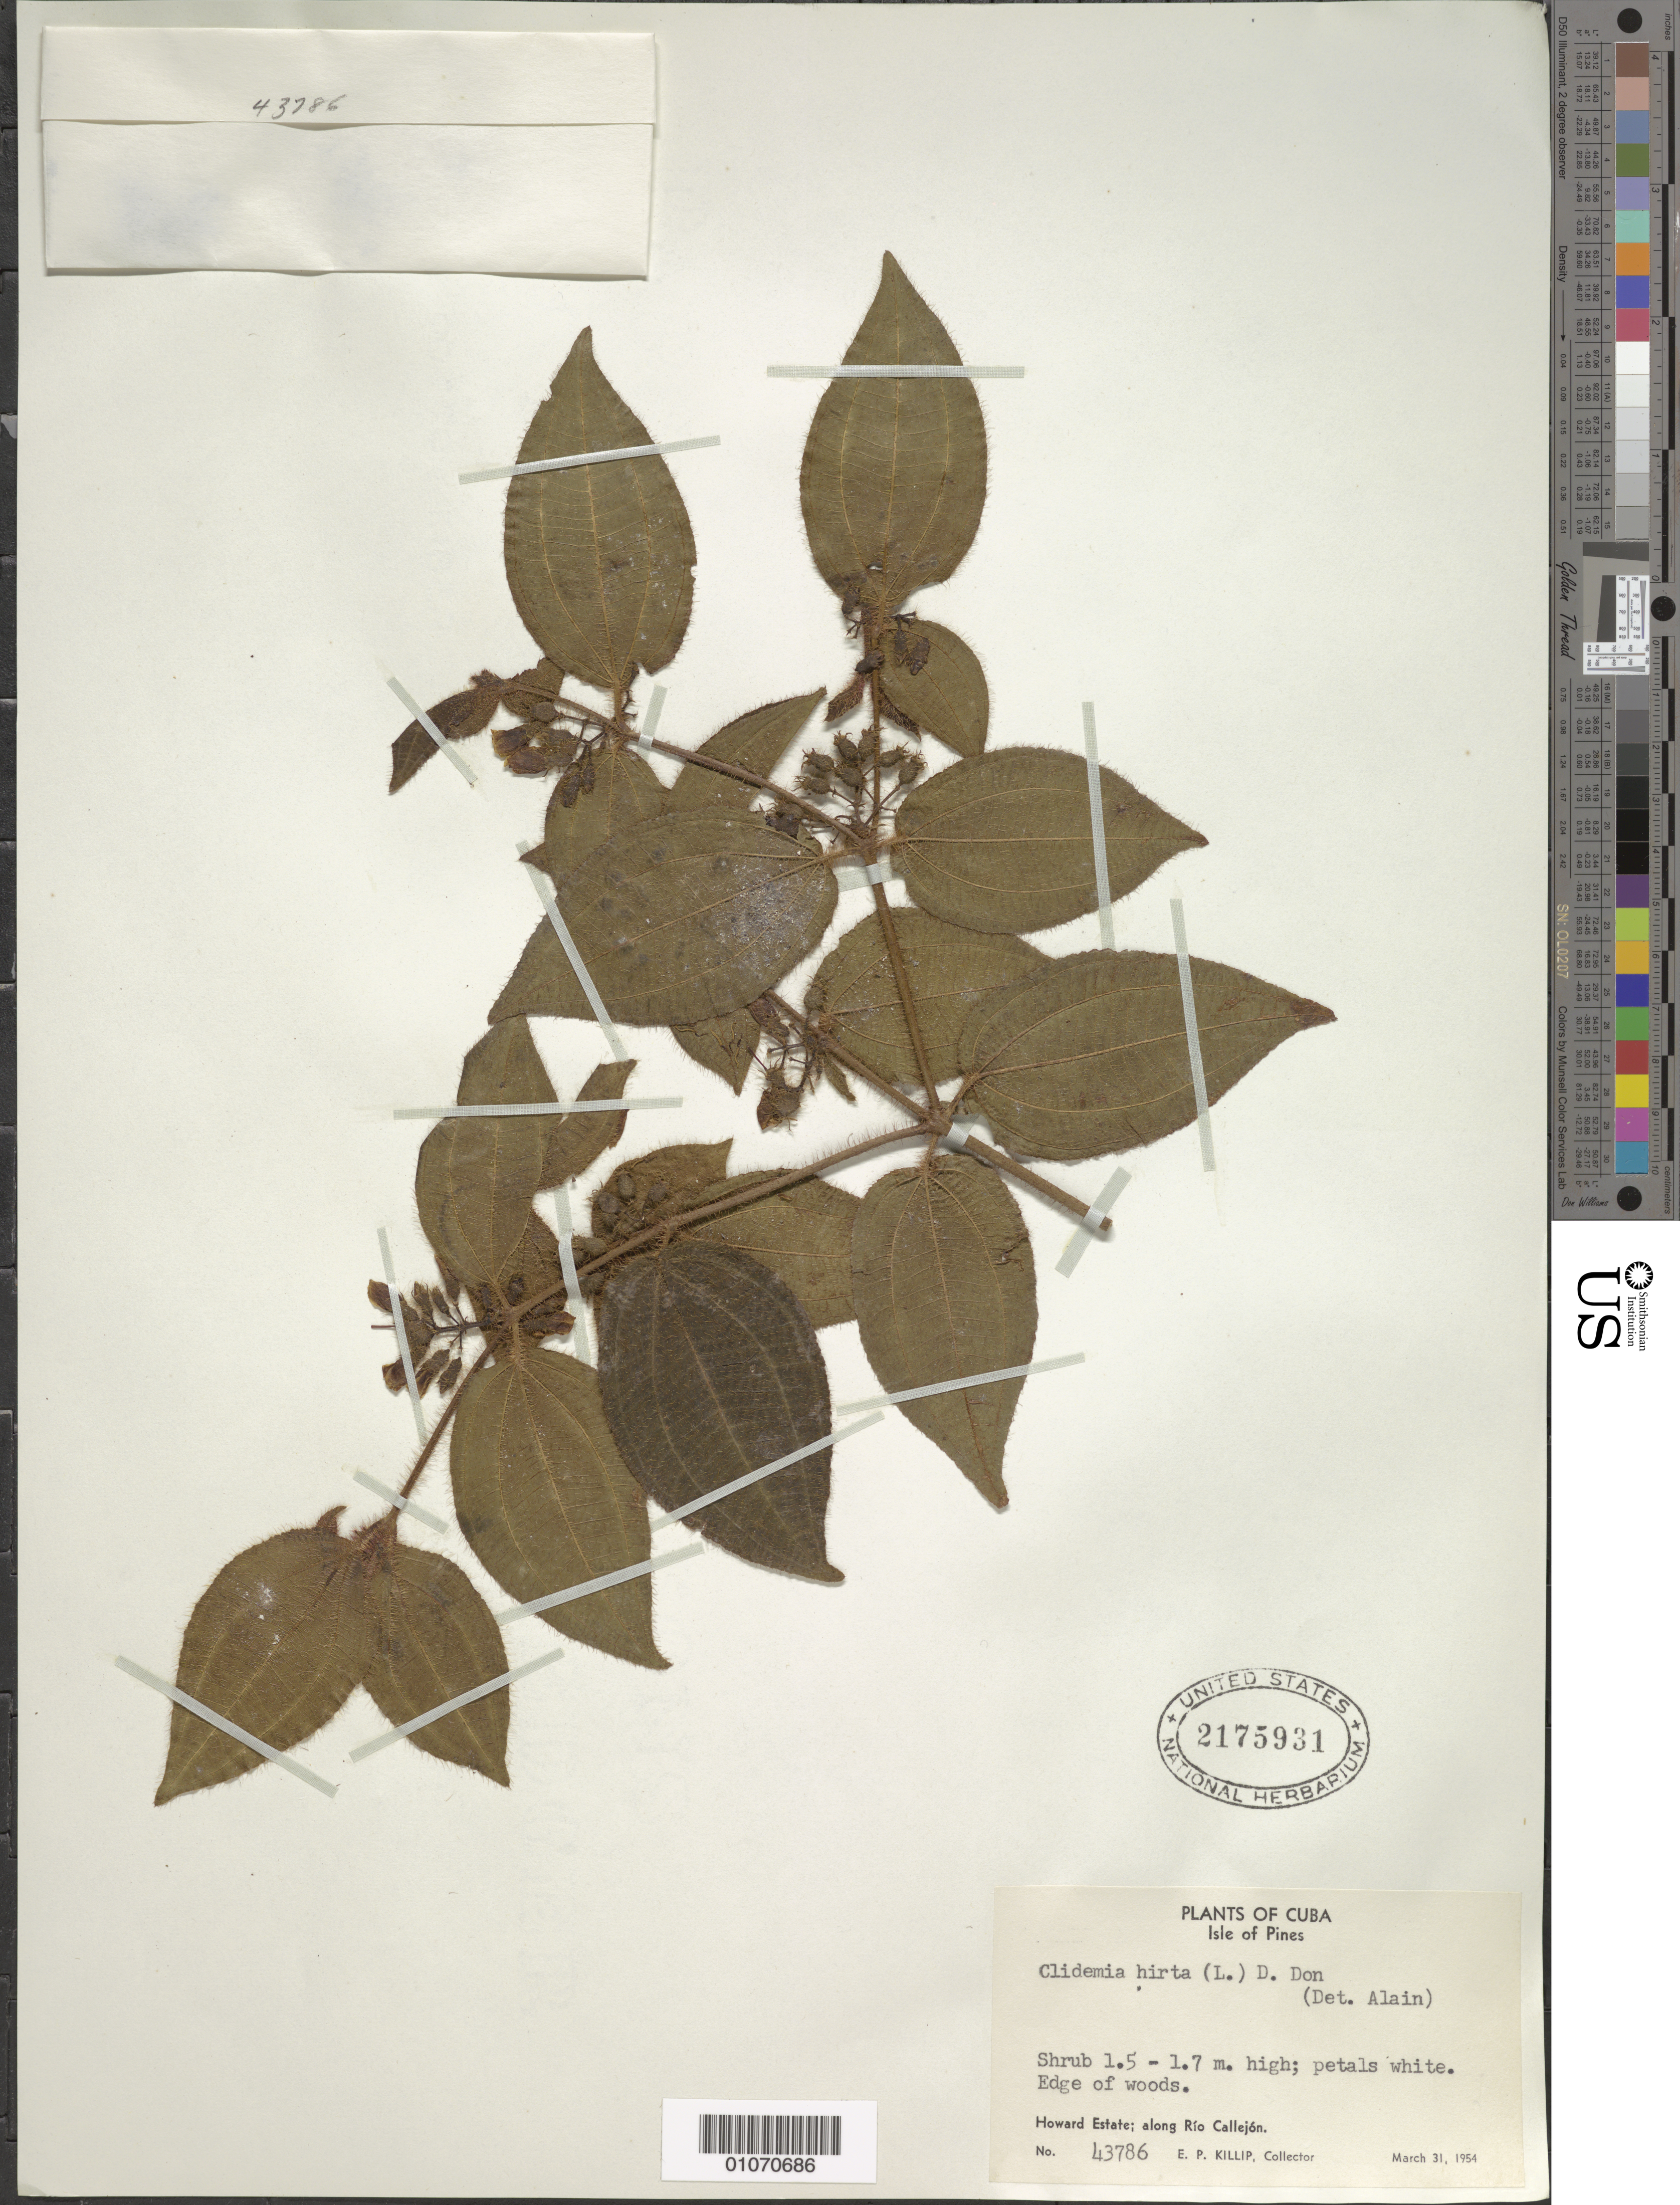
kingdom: Plantae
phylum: Tracheophyta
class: Magnoliopsida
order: Myrtales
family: Melastomataceae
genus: Clidemia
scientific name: Clidemia hirta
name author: (L.) D. Don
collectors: E. P. Killip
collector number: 43786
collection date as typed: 31 Mar 1954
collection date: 1954-03-31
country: Cuba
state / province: Isla de La Juventud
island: Isla de la Juventud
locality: Howard Estate, along Río Callejón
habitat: Edge of woods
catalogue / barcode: US 2175931